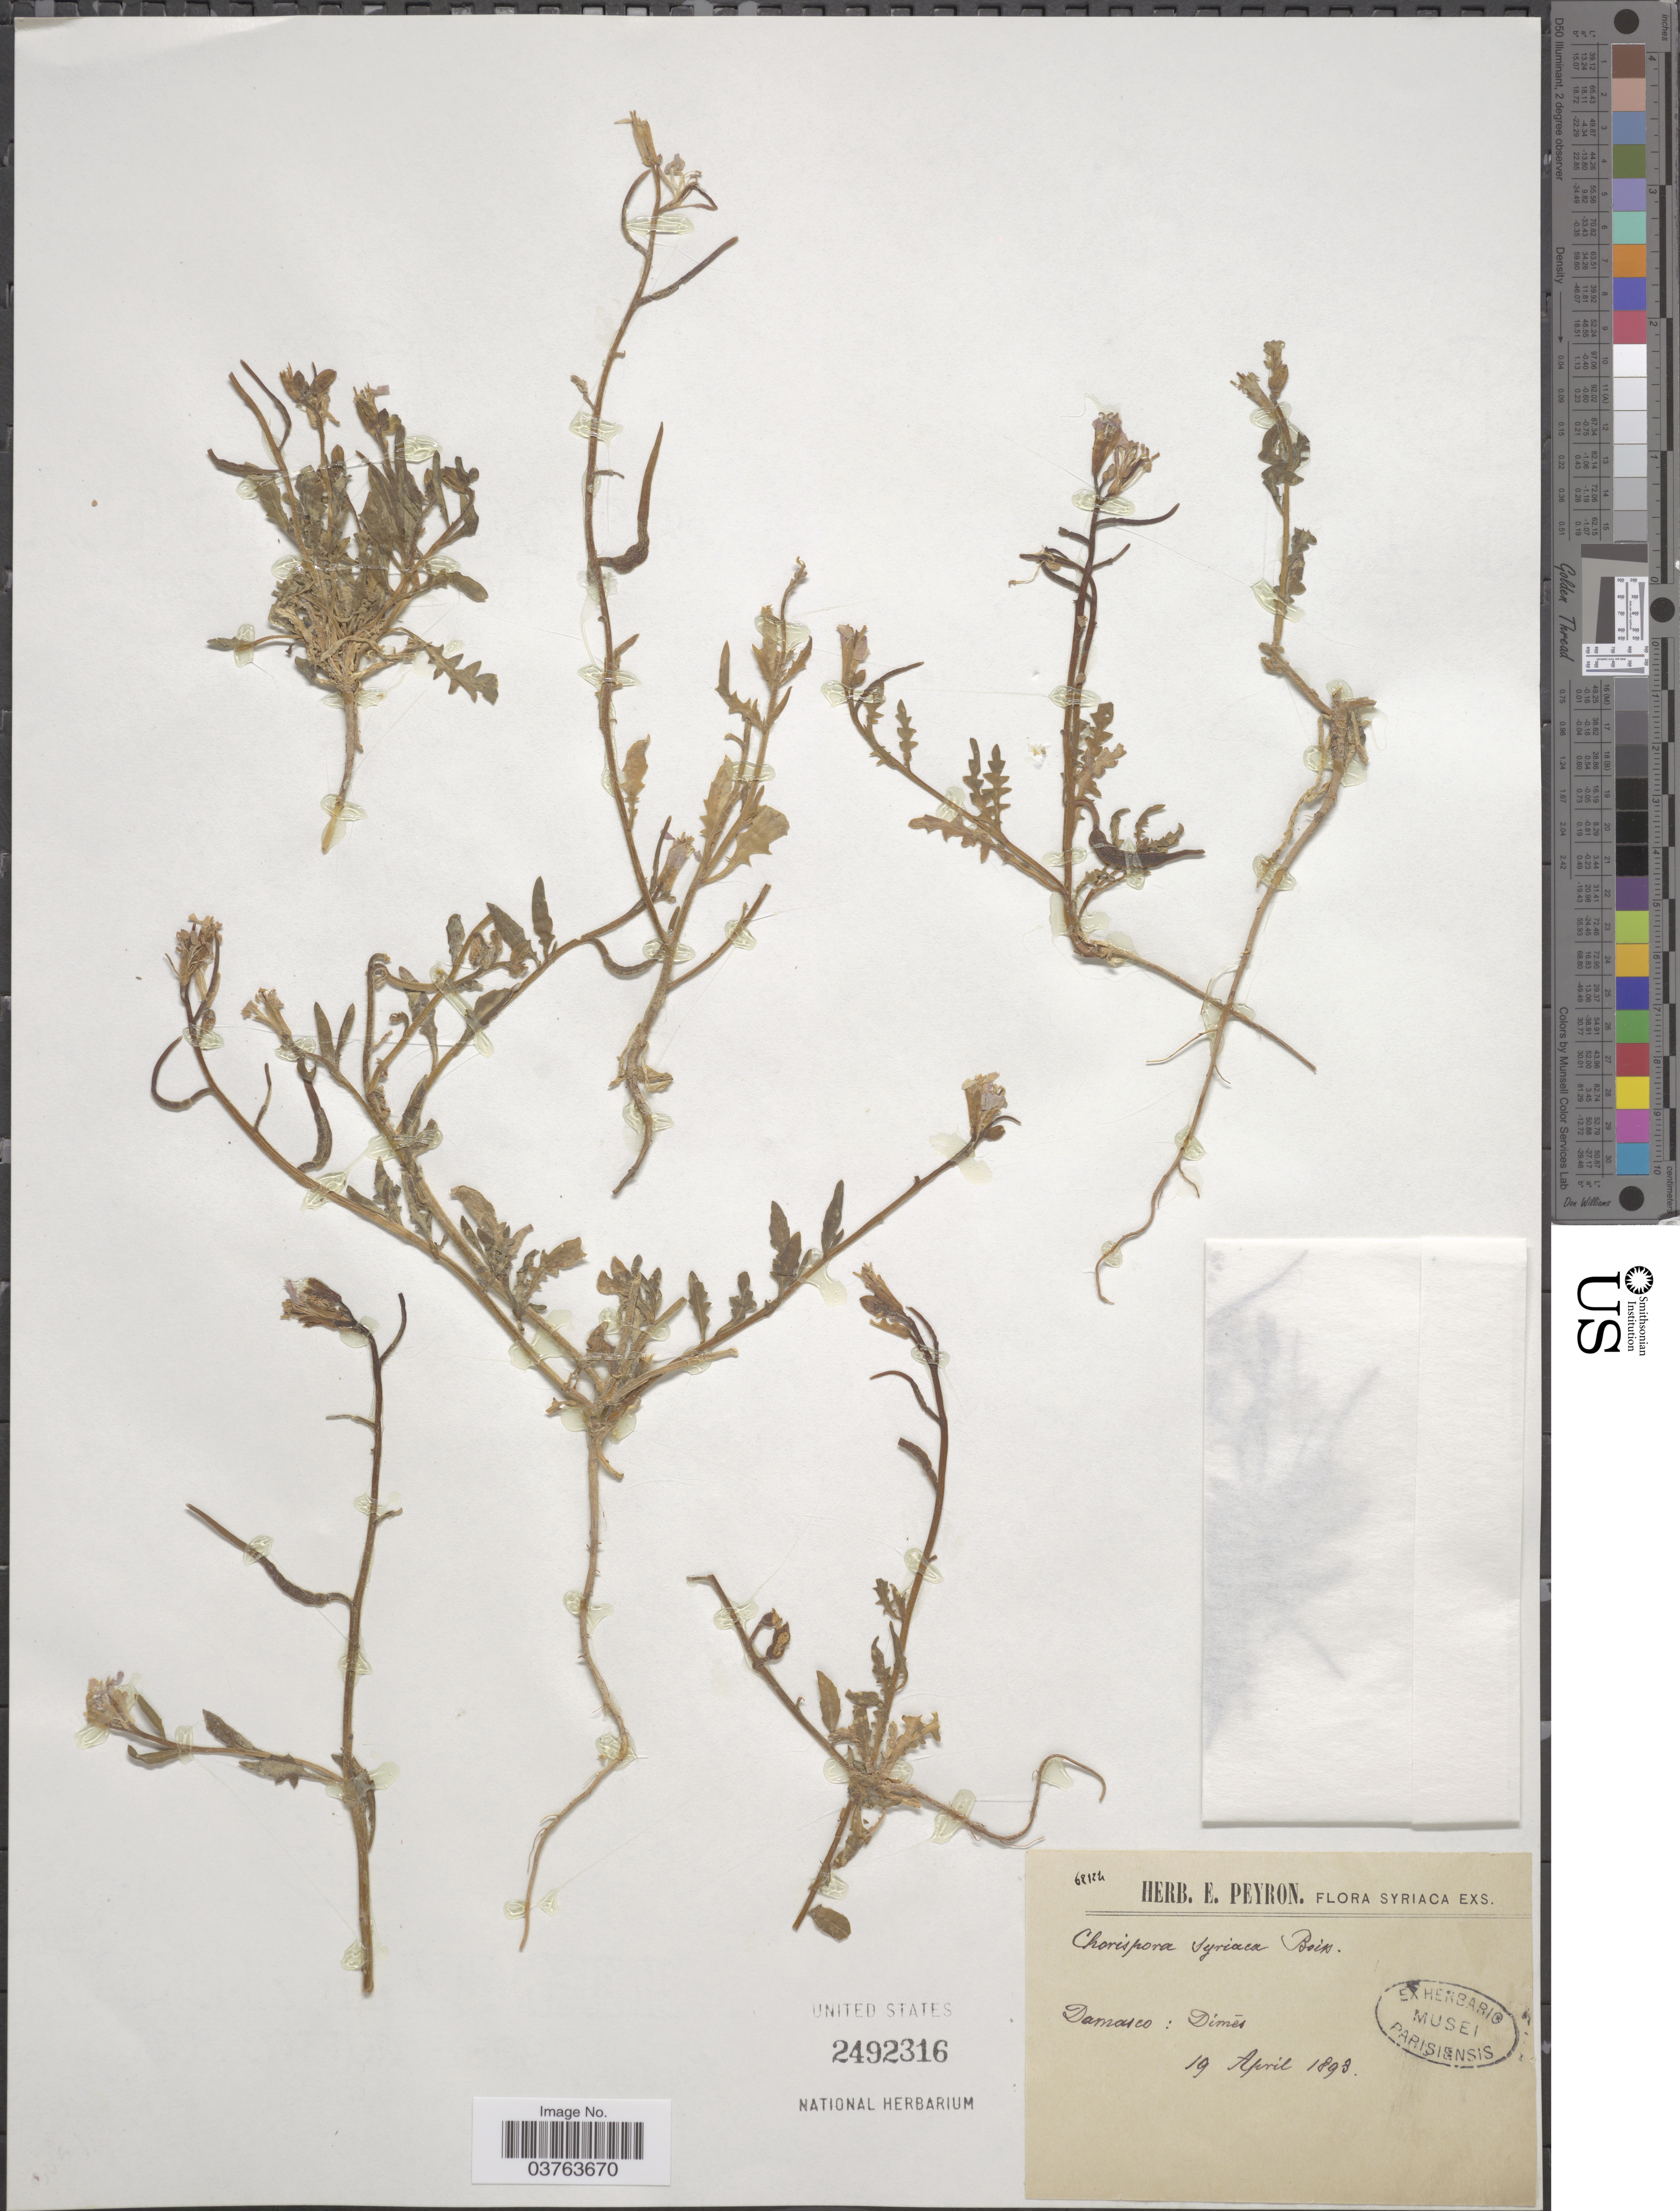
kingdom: Plantae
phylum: Tracheophyta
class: Magnoliopsida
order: Brassicales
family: Brassicaceae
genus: Chorispora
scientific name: Chorispora syriaca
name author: Boiss.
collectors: Ex herb. E. Peyron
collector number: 68124*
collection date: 1893-04-19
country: Syria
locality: Syriaca Exs. Damasco: Dimés.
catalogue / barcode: US 2492316